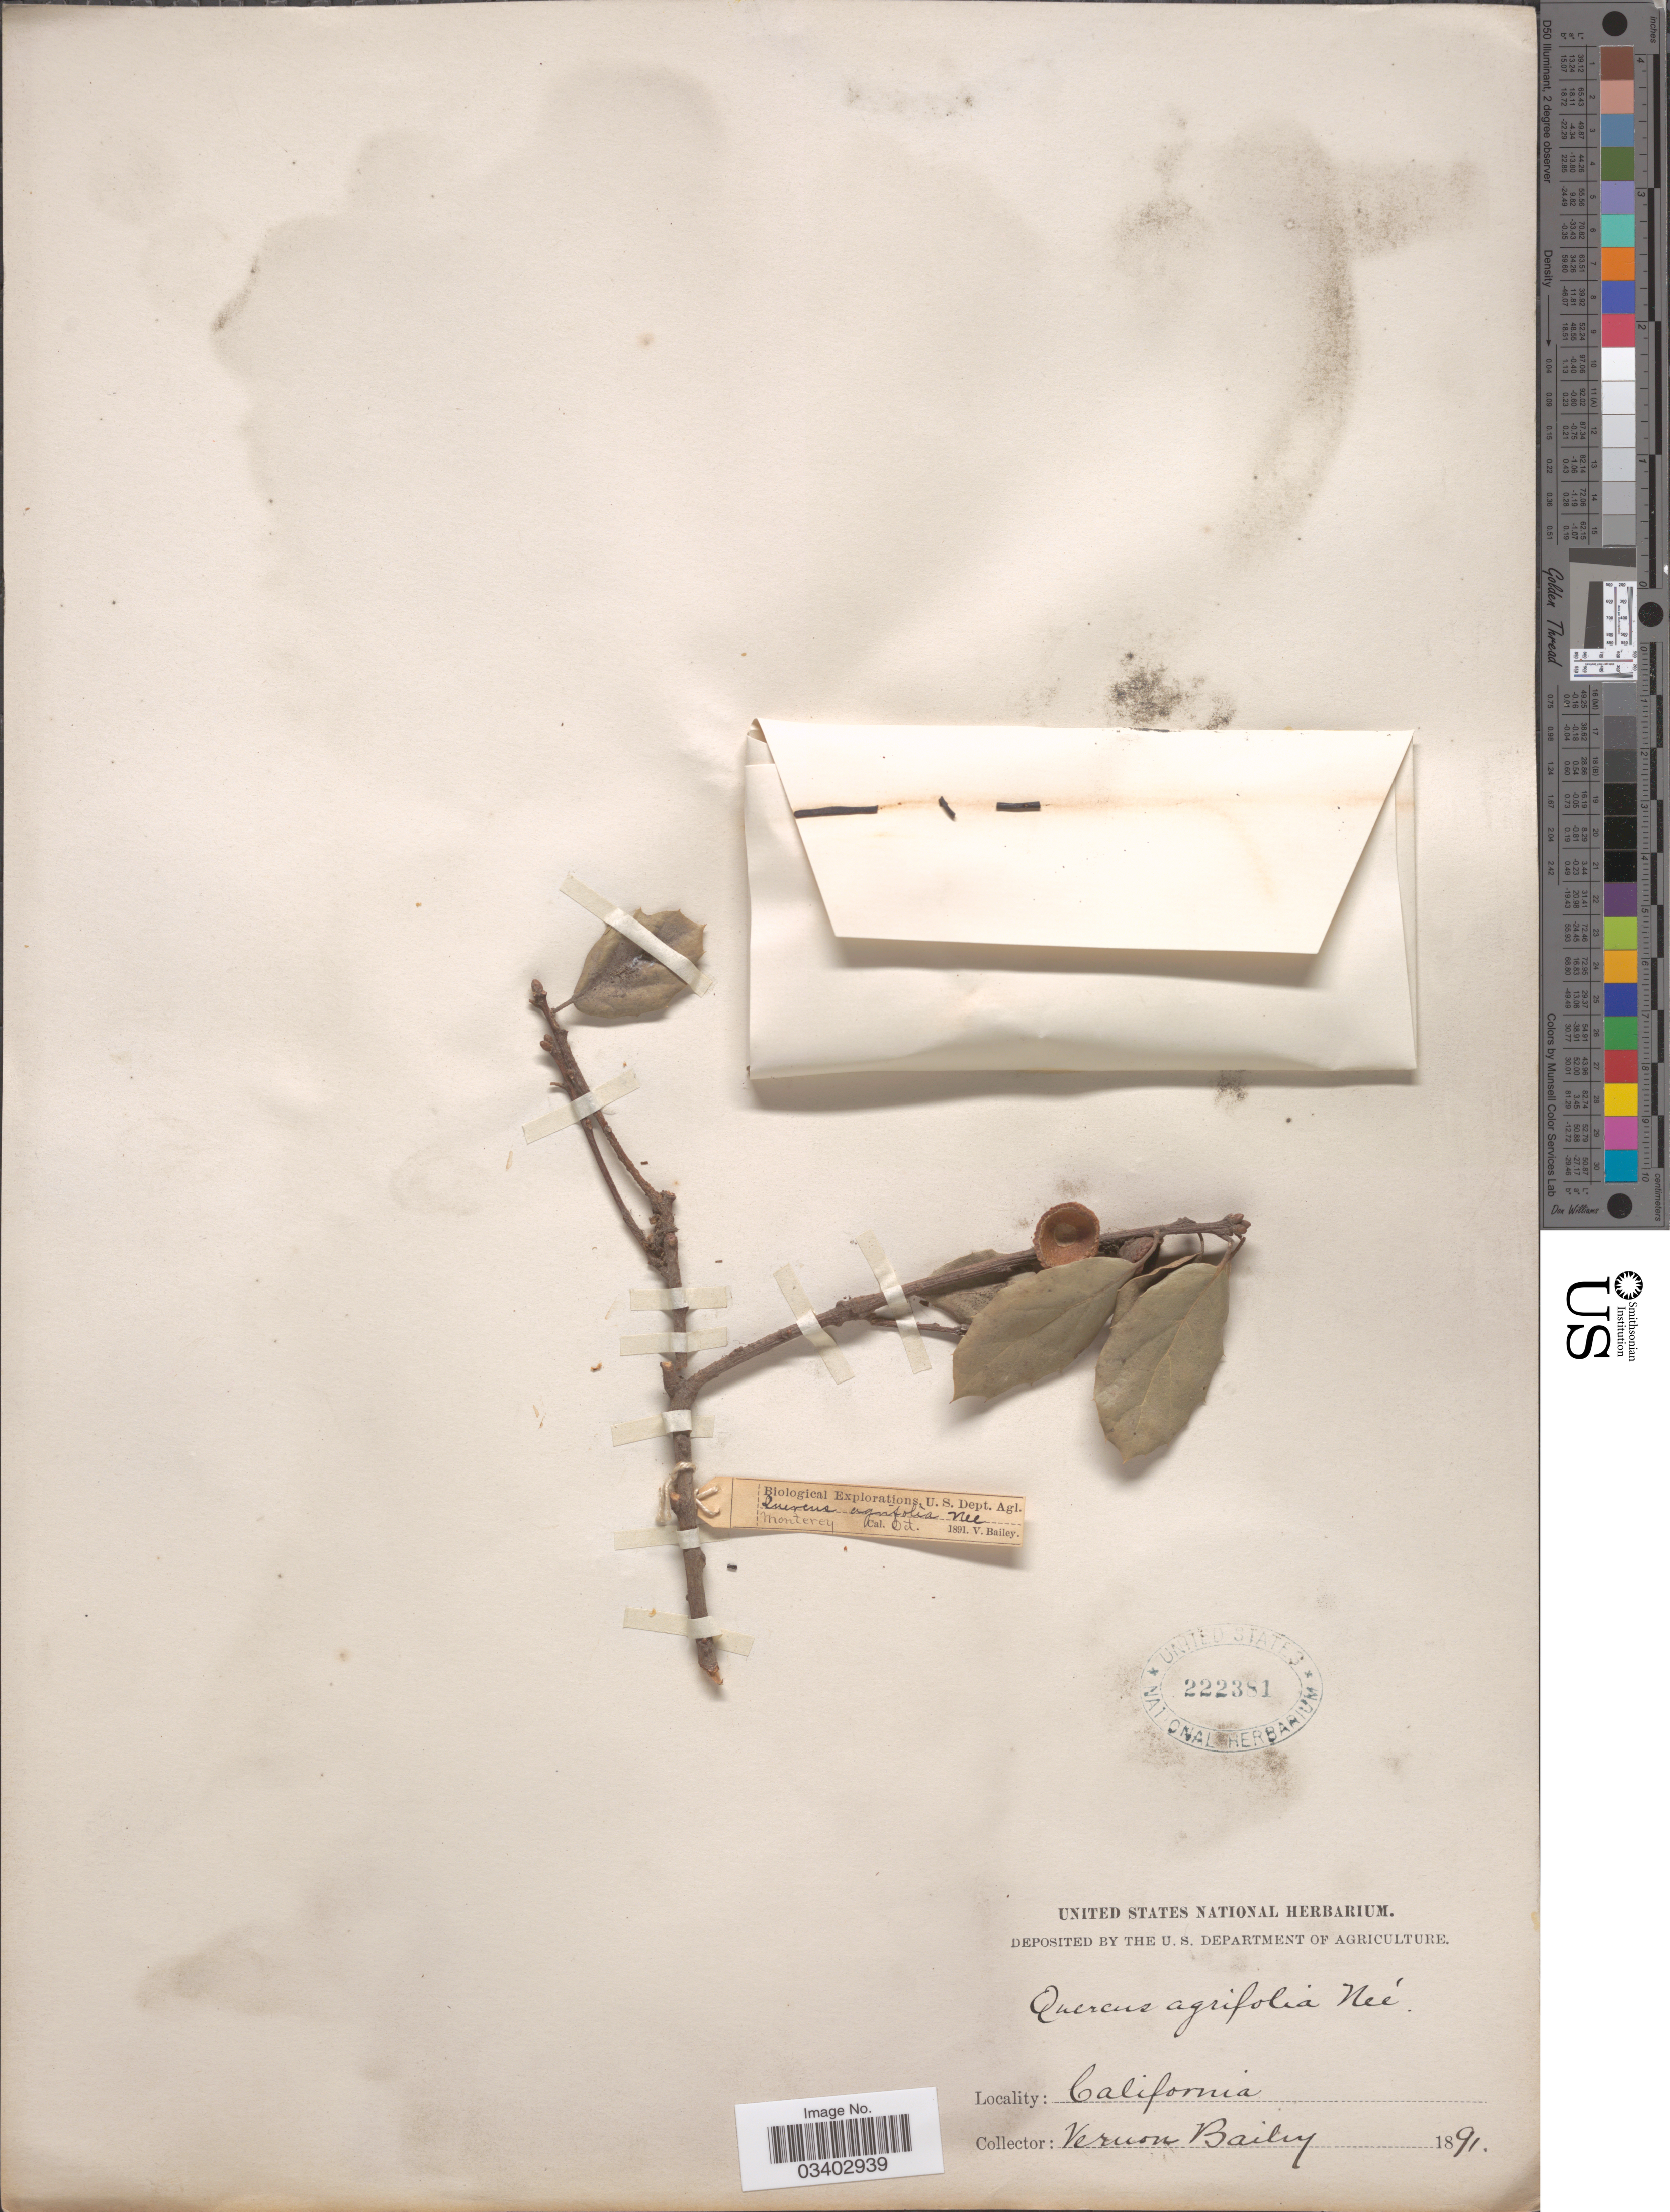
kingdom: Plantae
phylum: Tracheophyta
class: Magnoliopsida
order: Fagales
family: Fagaceae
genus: Quercus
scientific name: Quercus agrifolia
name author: Née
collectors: V. O. Bailey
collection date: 1891-10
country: United States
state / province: California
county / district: Monterey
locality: Monterey.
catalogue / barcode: US 222381